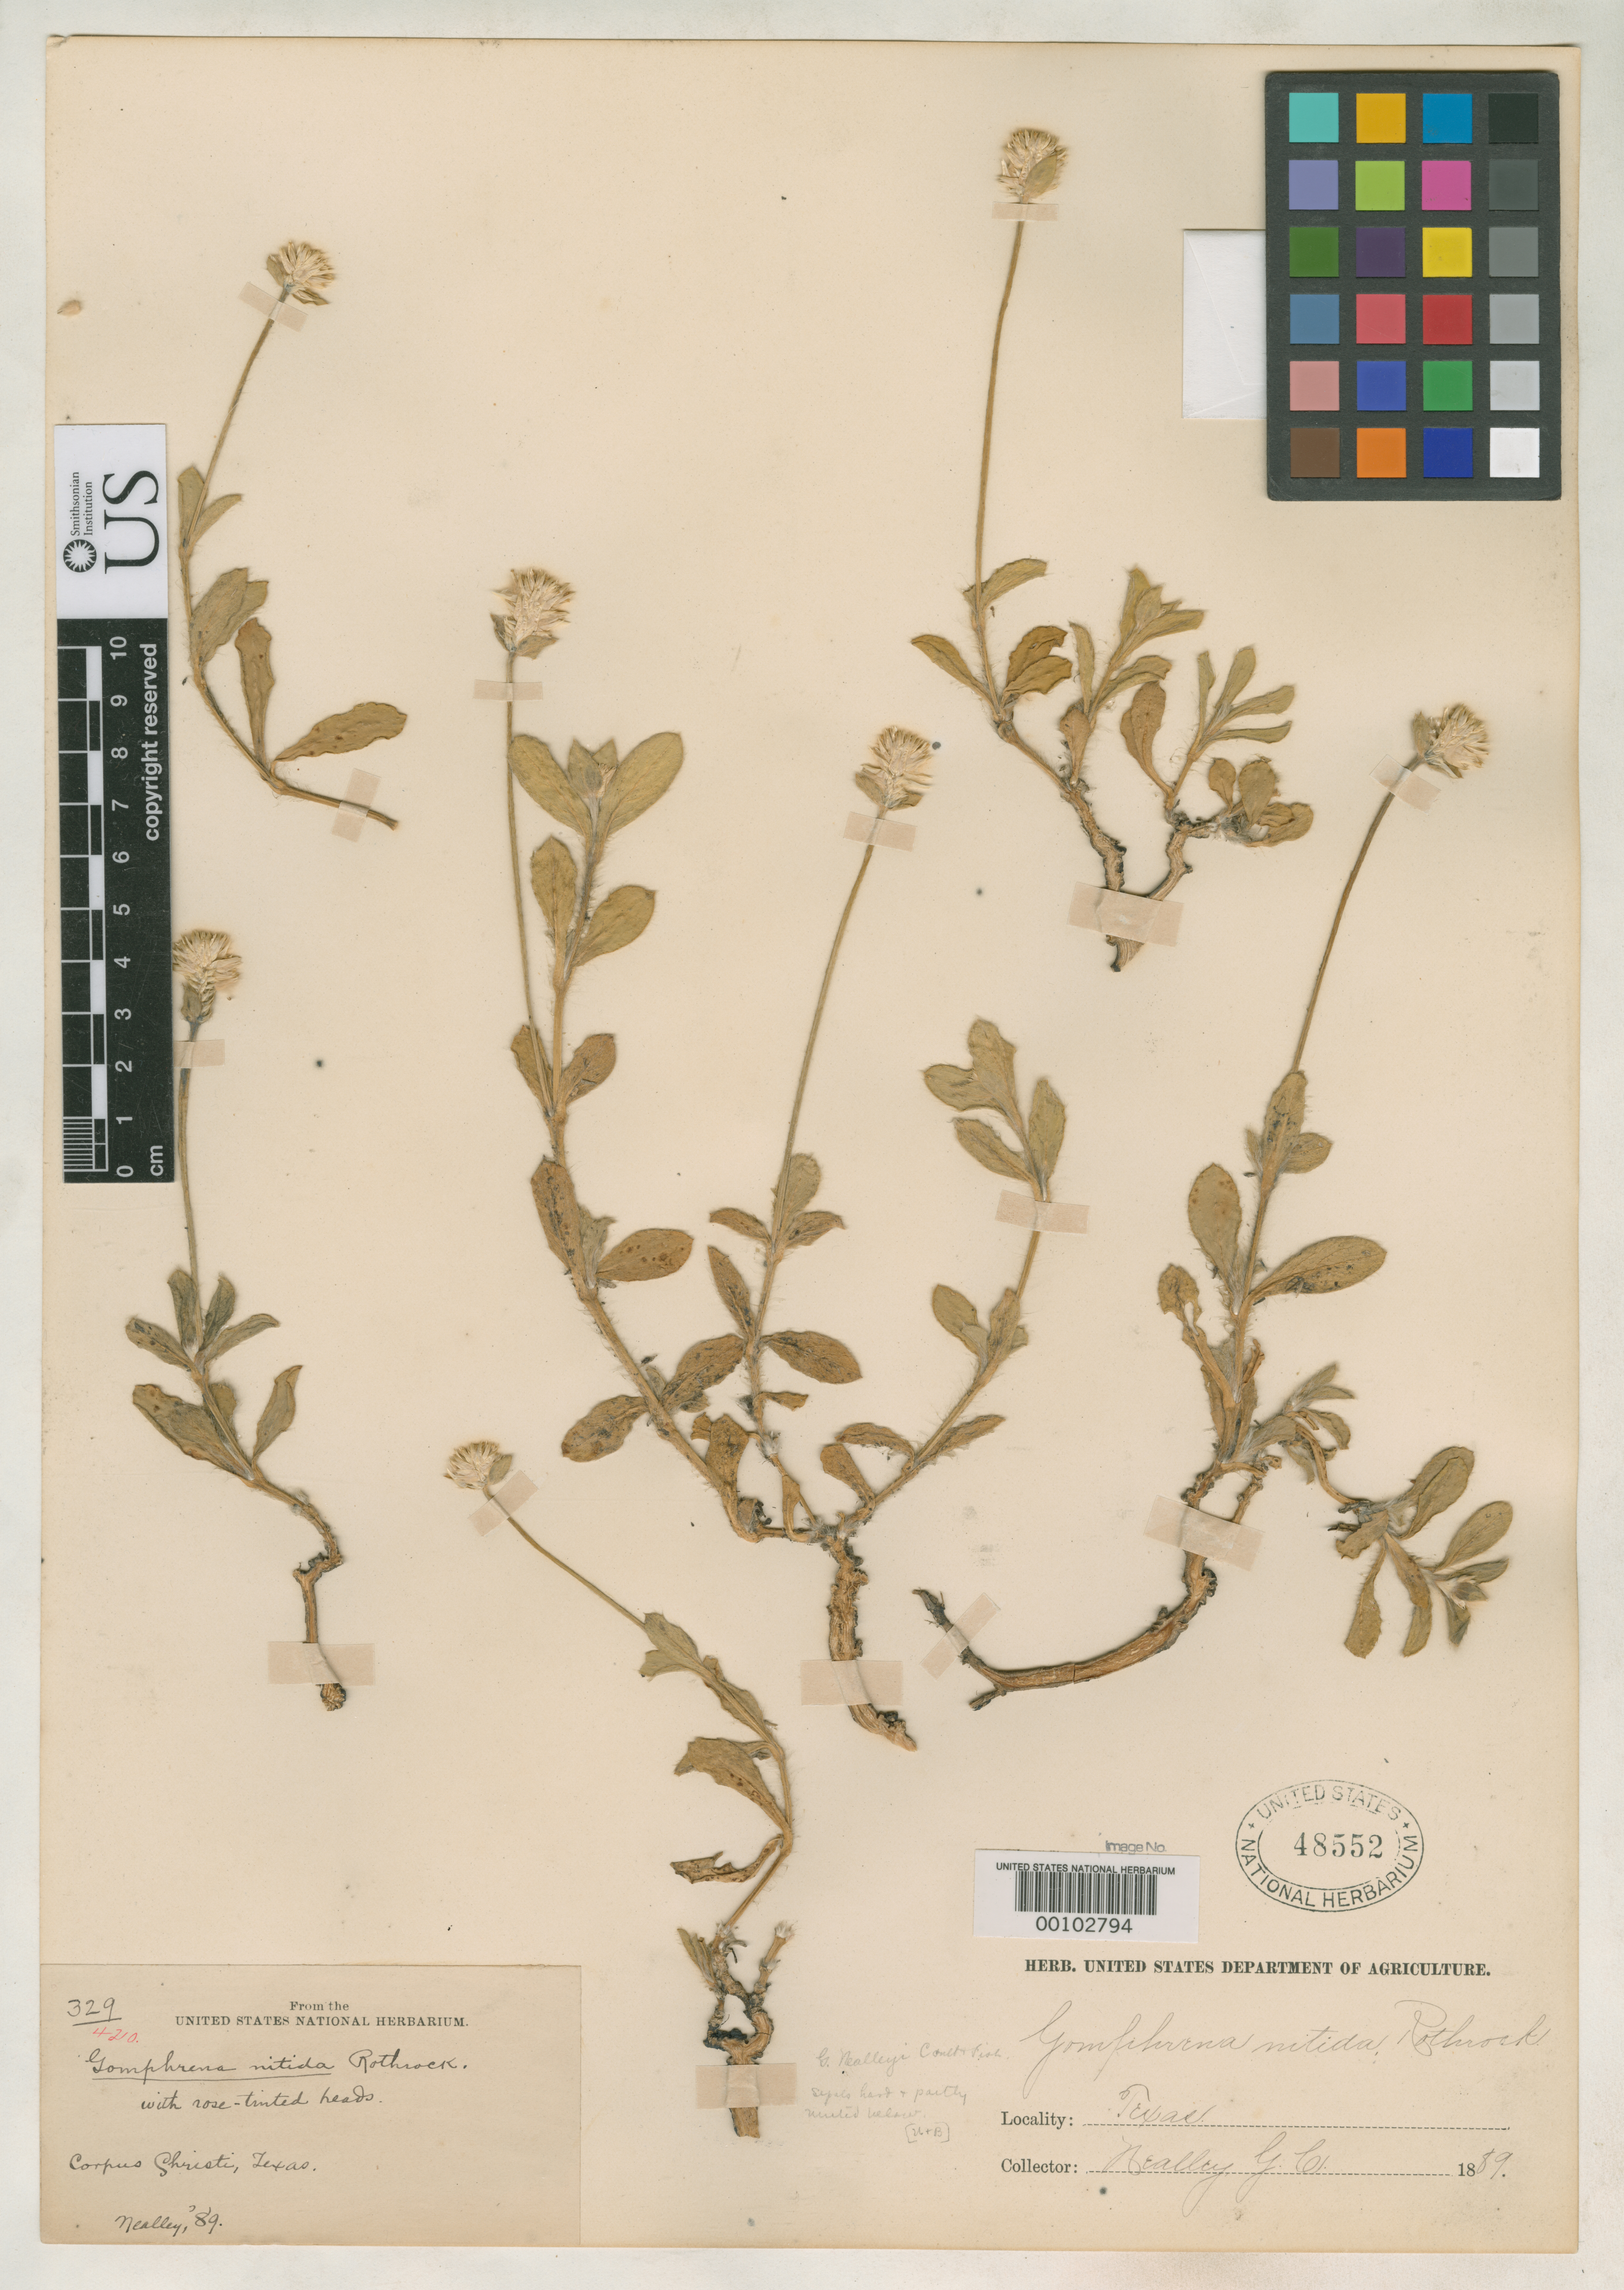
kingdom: Plantae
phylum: Tracheophyta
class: Magnoliopsida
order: Caryophyllales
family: Amaranthaceae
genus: Gomphrena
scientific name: Gomphrena nealleyi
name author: J.M. Coult. & Fisher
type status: Isotype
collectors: G. C. Nealley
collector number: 420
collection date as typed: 1889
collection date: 1889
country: United States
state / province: Texas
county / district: Nueces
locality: Corpus Christi.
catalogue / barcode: US 48552